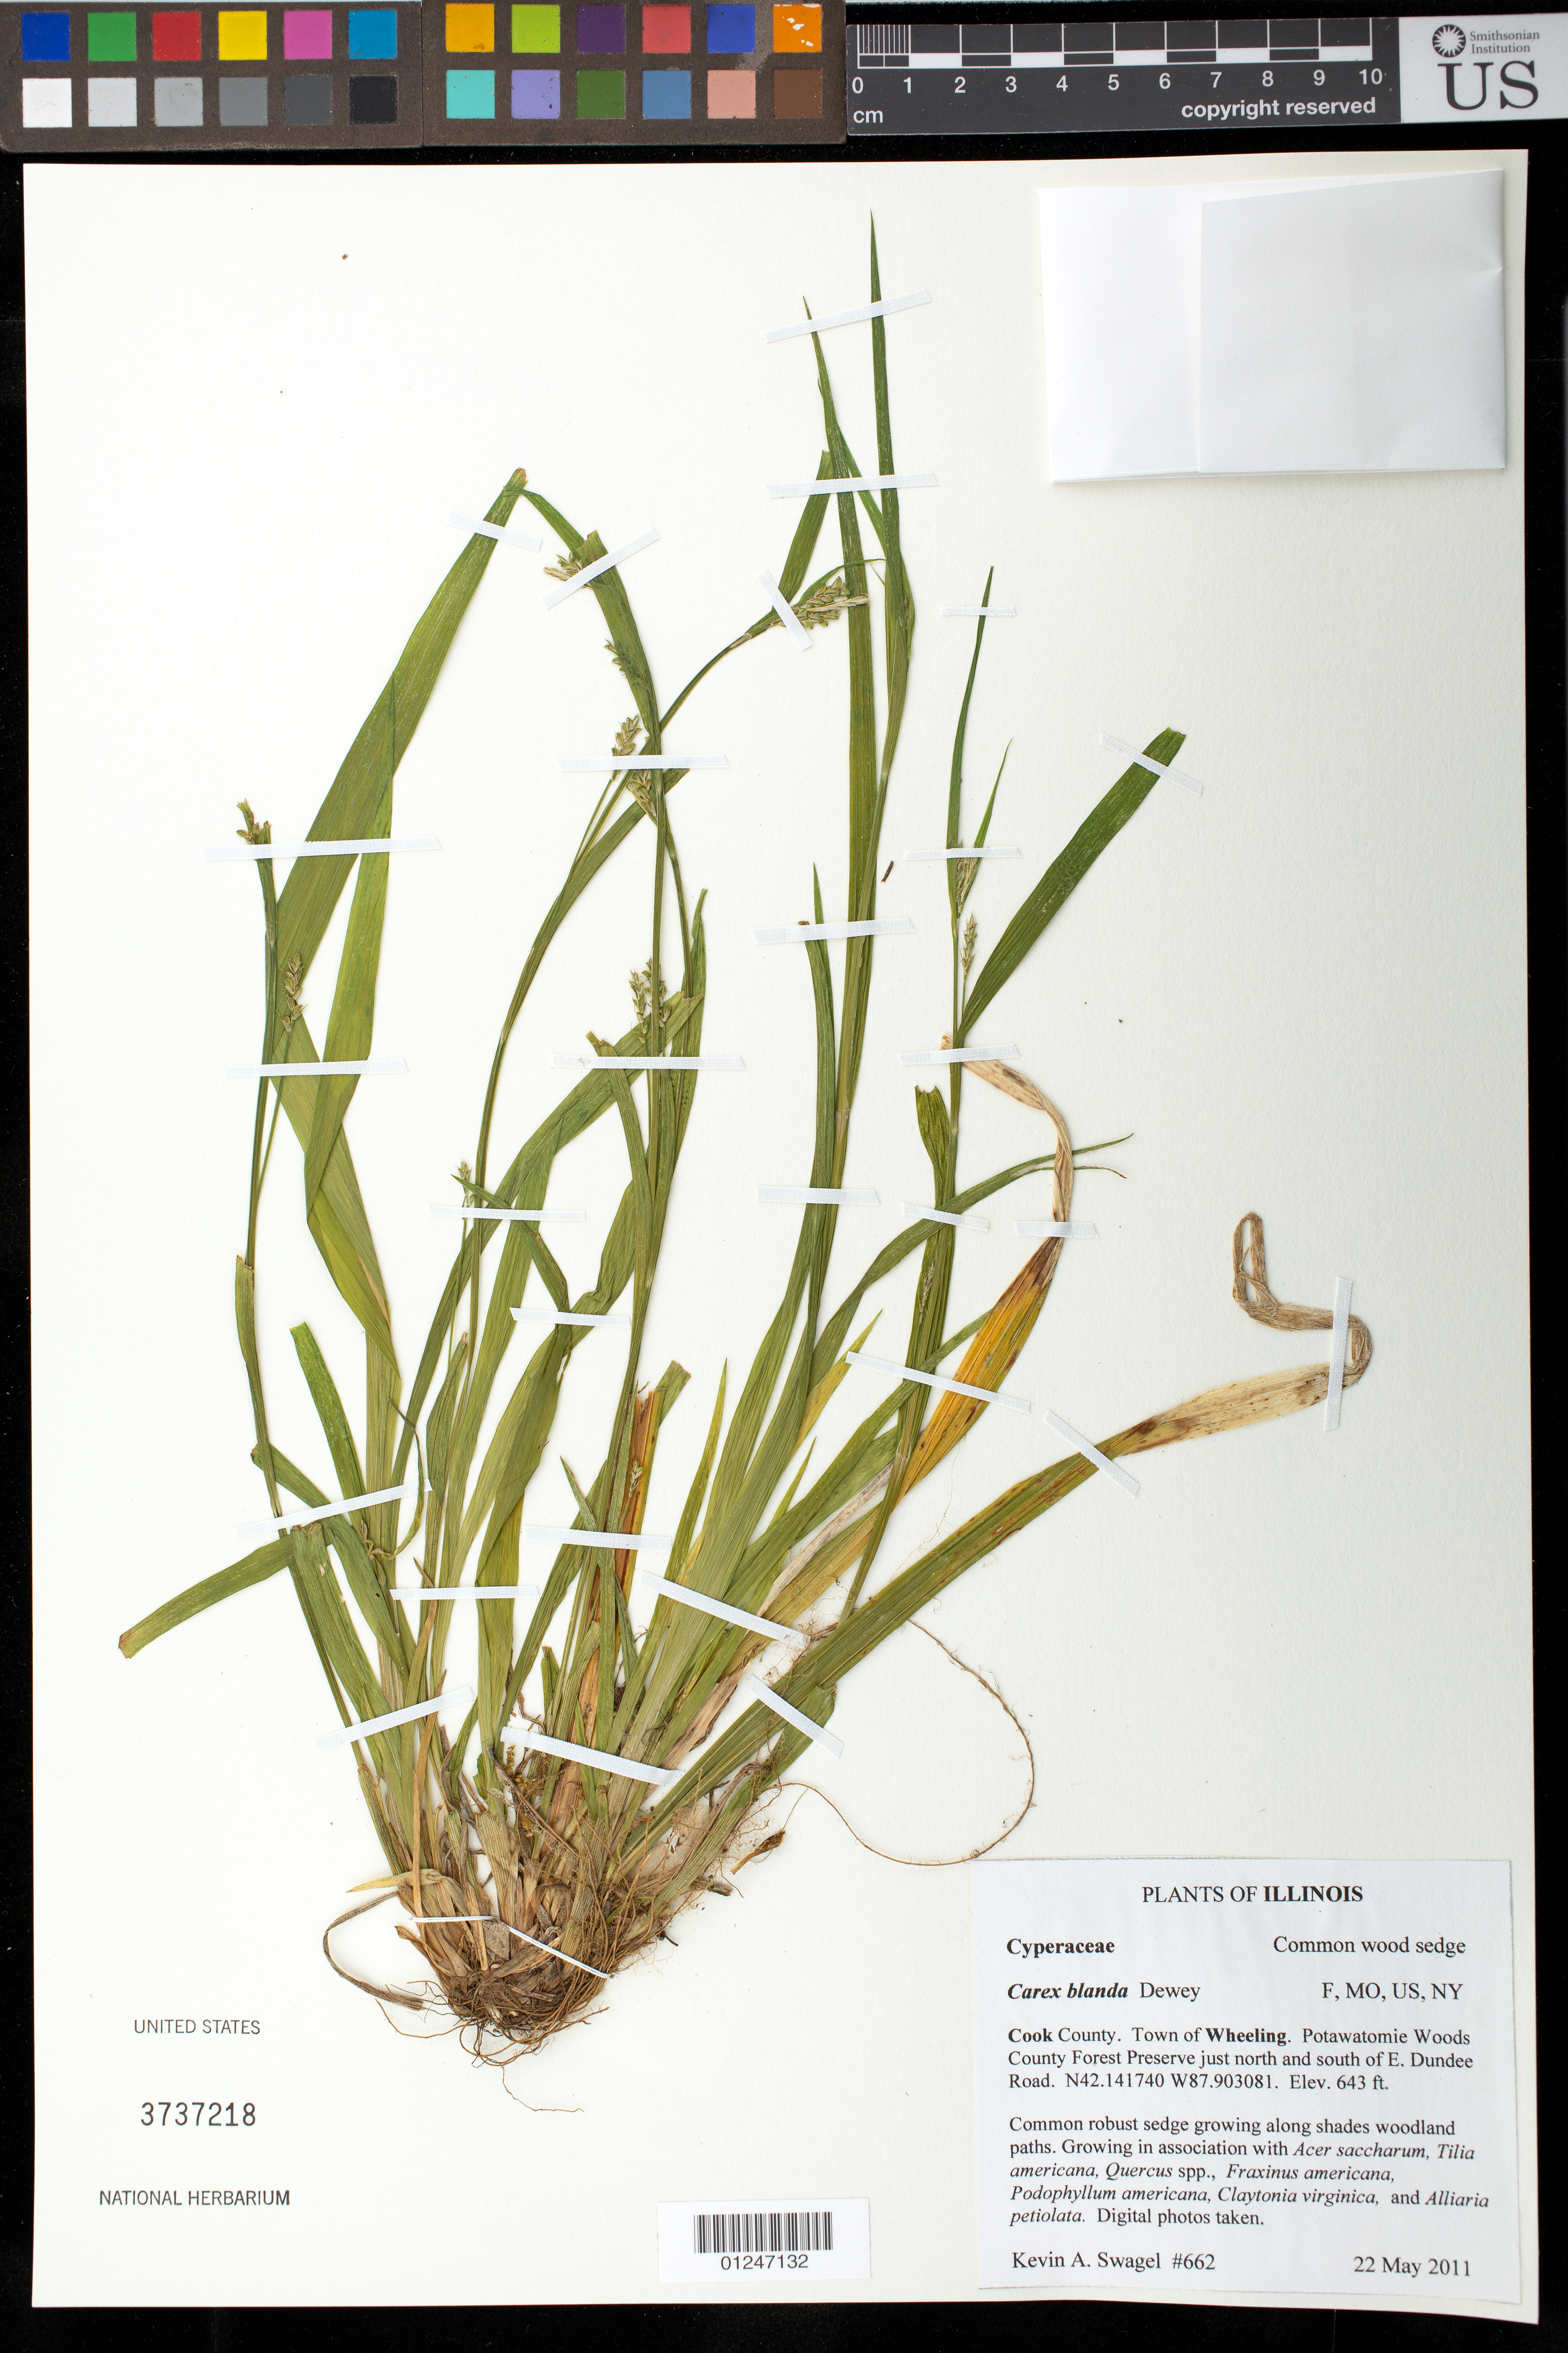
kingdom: Plantae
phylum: Tracheophyta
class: Liliopsida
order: Poales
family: Cyperaceae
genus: Carex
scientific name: Carex blanda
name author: Dewey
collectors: K. Swagel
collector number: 662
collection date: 2011-05-22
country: United States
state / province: Illinois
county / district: Cook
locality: Town of Wheeling, Potawatomie Woods County Forest Preserve just N. and S. of E. Dundee Road.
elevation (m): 196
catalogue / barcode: US 3737218